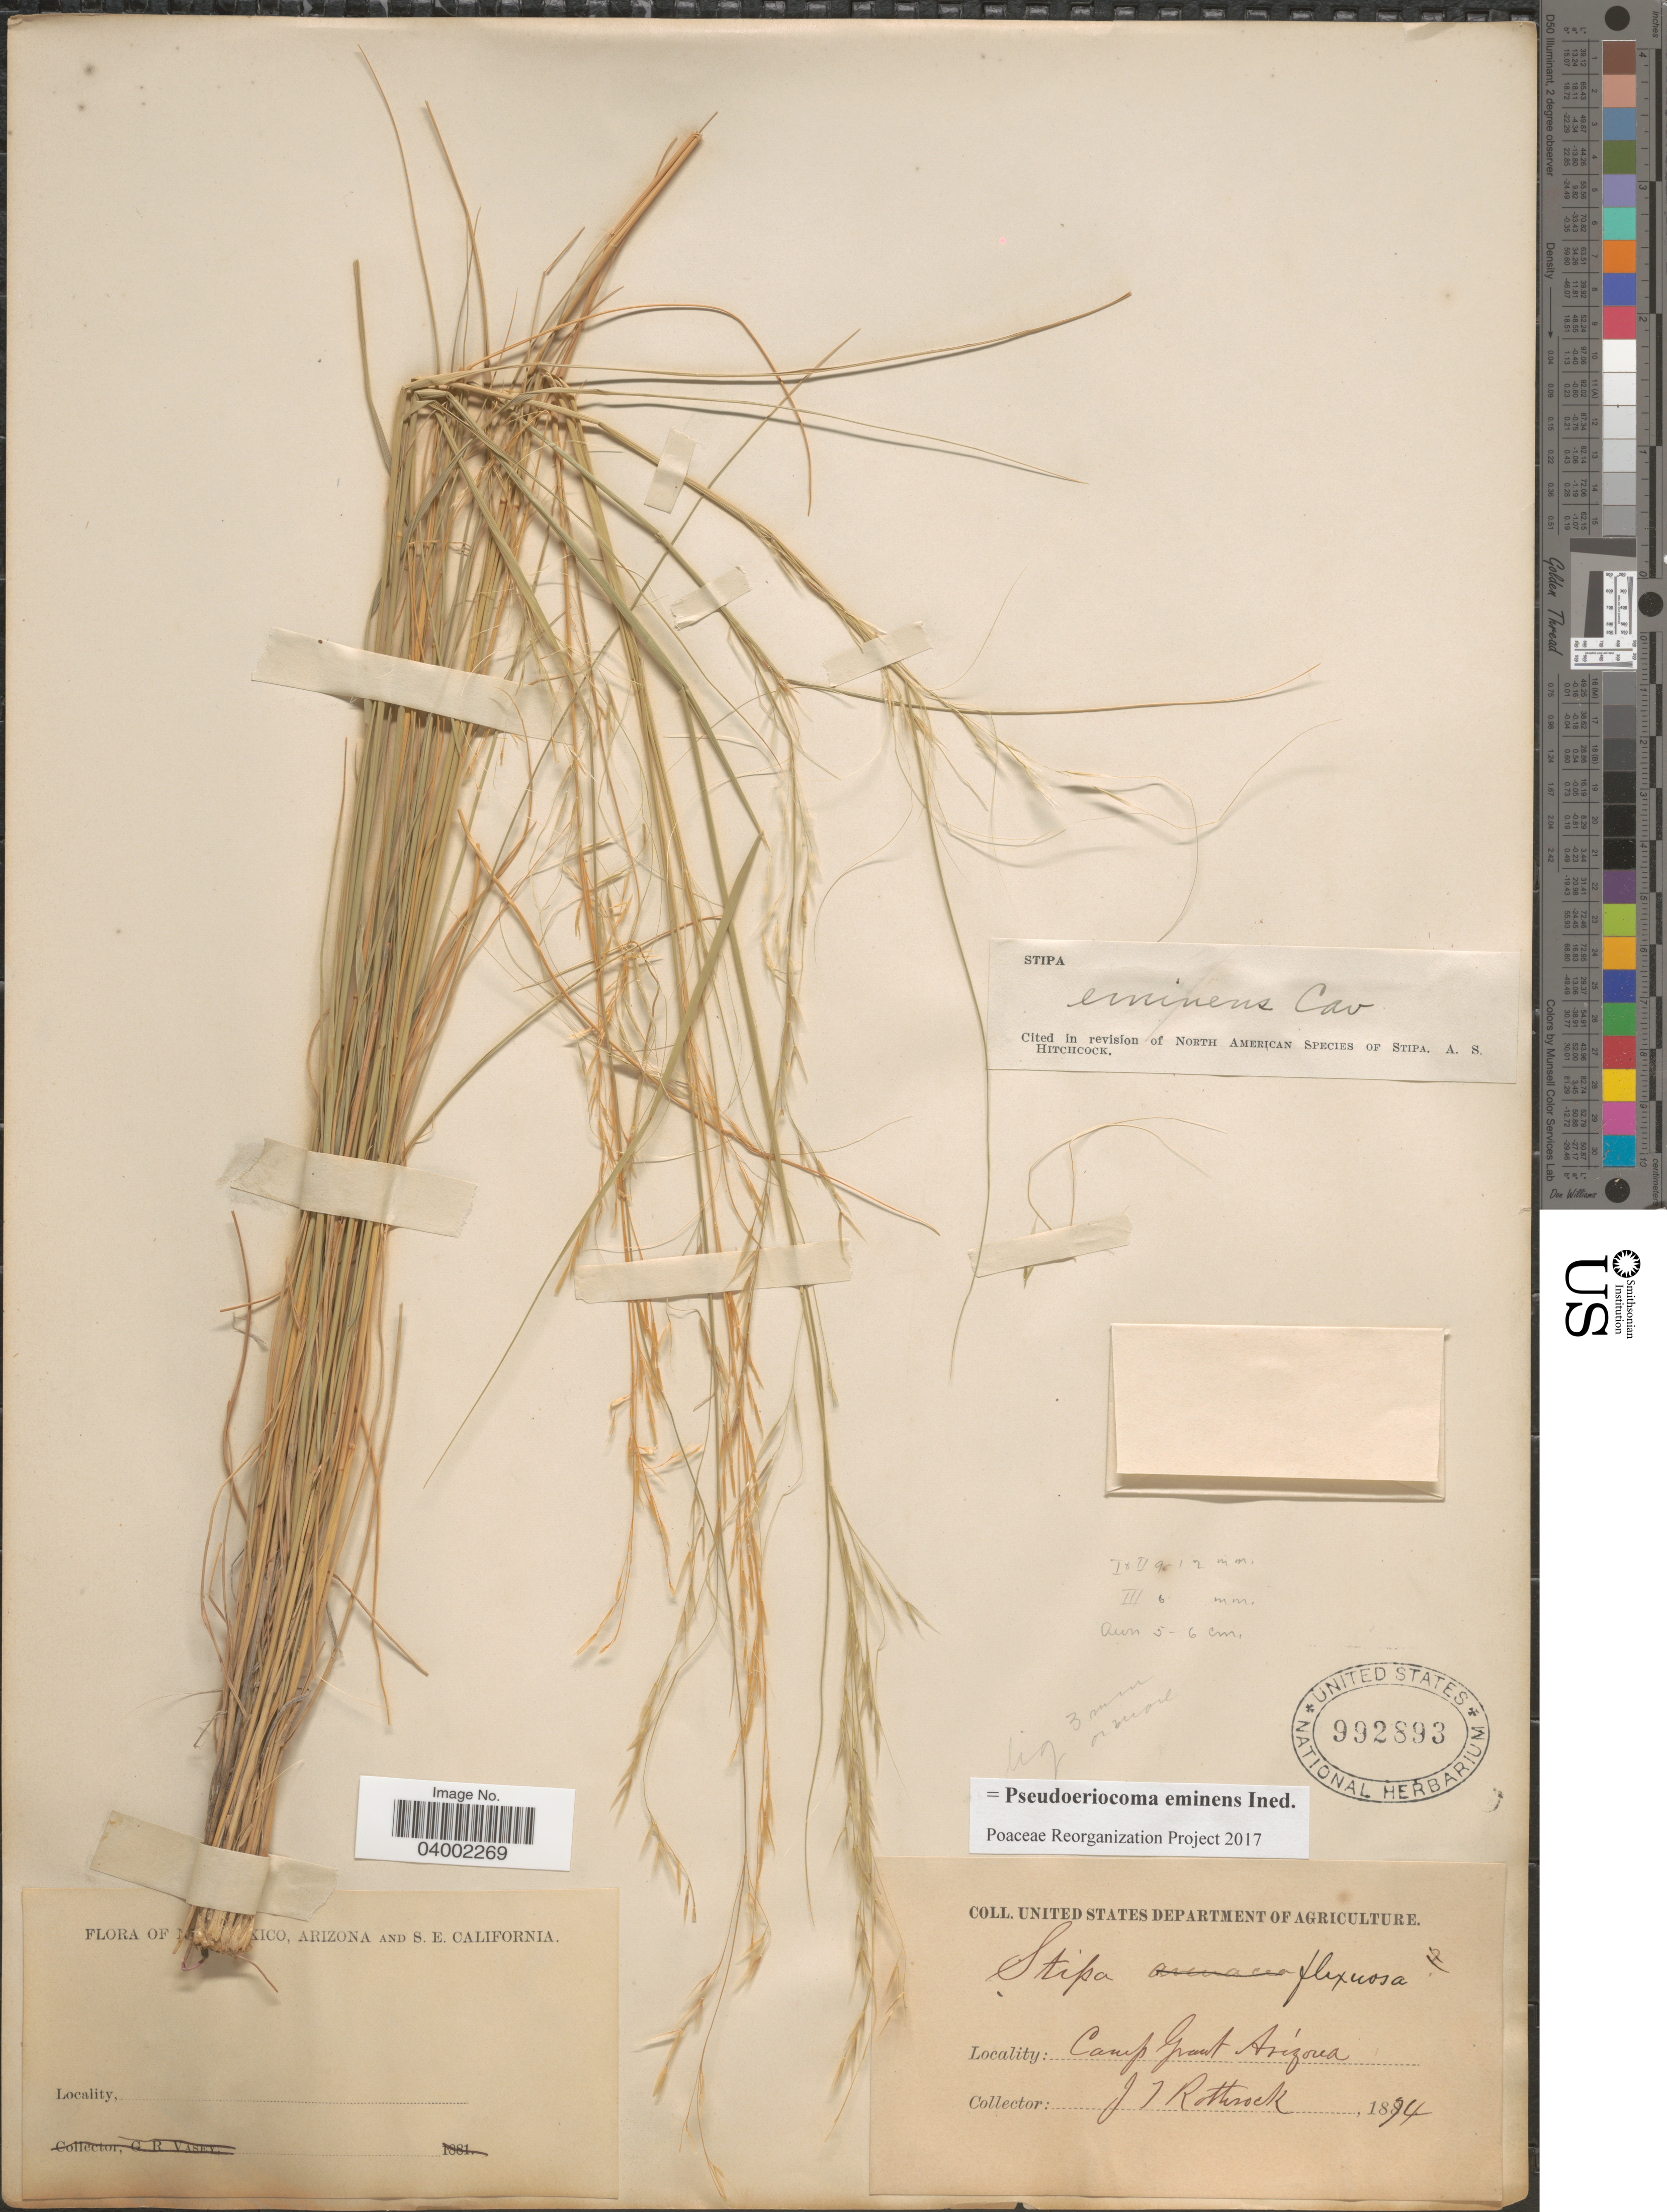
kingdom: Plantae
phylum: Tracheophyta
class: Liliopsida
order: Poales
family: Poaceae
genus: Pseudoeriocoma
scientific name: Pseudoeriocoma eminens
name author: (Cav.) Romasch.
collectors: J. T. Rothrock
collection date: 1874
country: United States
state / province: Arizona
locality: Camp Grant.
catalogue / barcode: US 992893